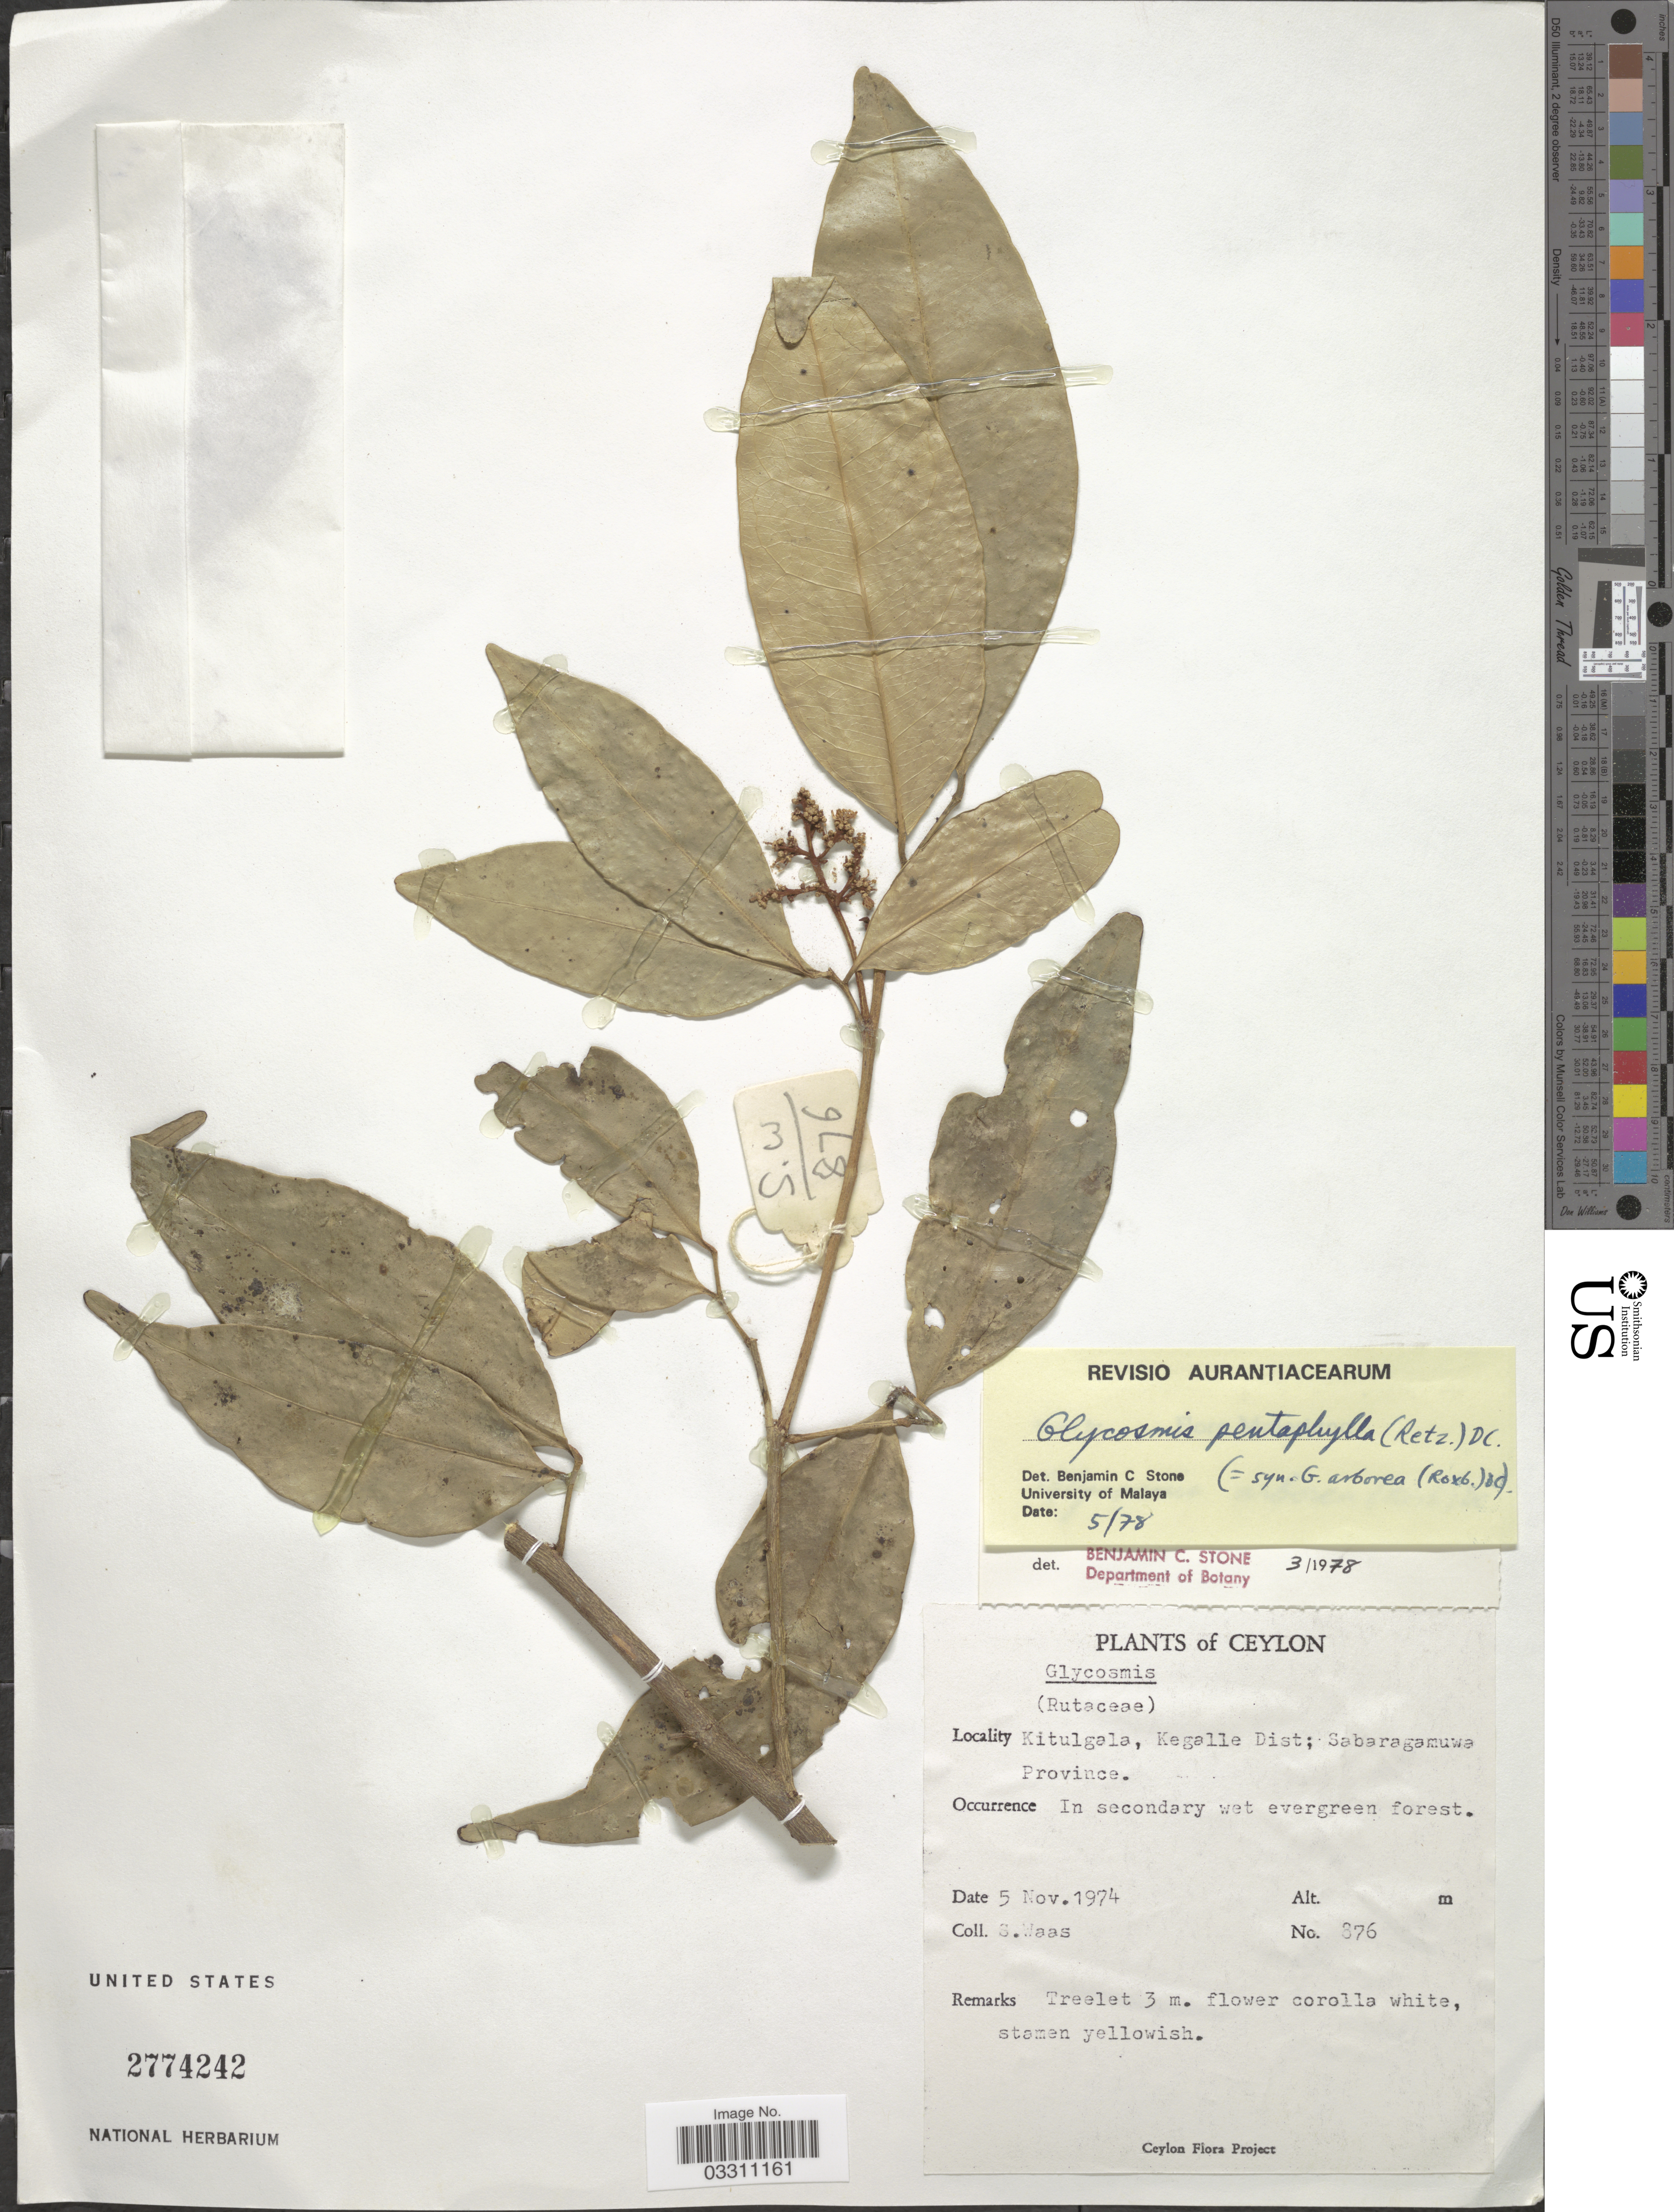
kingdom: Plantae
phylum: Tracheophyta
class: Magnoliopsida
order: Sapindales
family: Rutaceae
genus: Glycosmis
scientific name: Glycosmis pentaphylla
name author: (Retz.) DC.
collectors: S. Waas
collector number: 876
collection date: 1974-11-05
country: Sri Lanka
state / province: Sabaragamuwa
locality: Ceylon. Kitulgala, Kegalle Dist.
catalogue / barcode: US 2774242